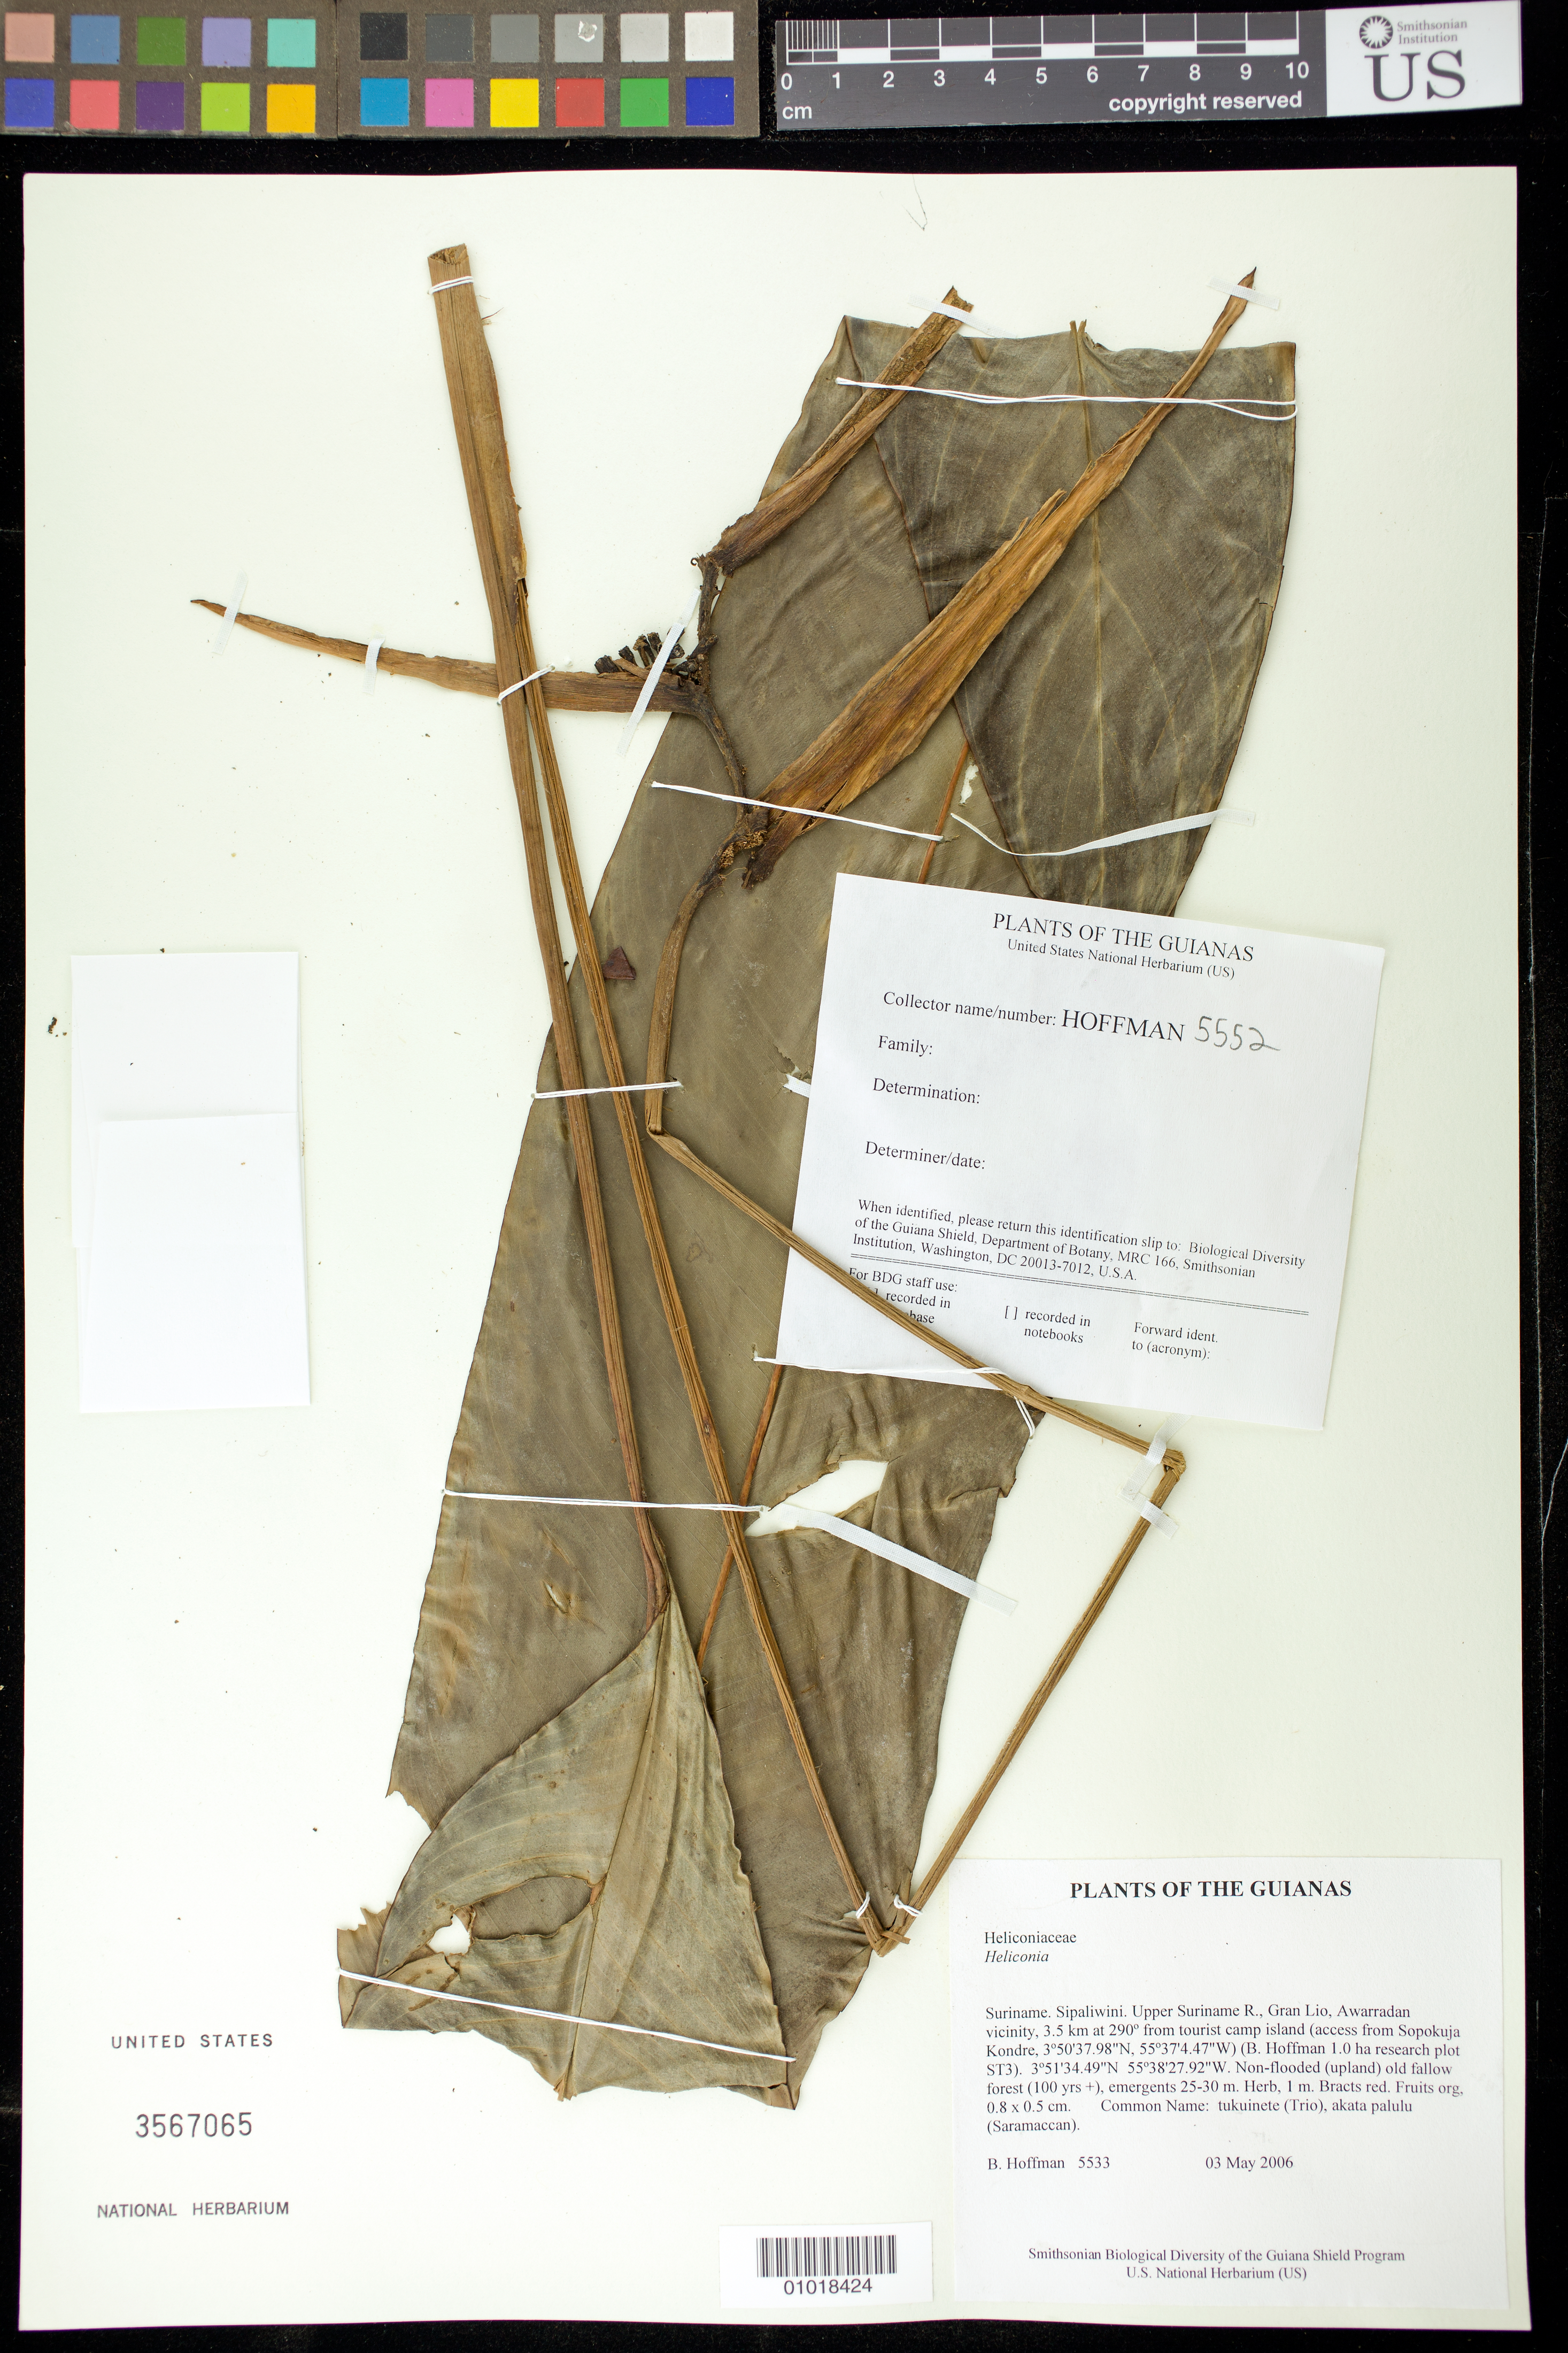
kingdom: Plantae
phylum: Tracheophyta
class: Liliopsida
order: Zingiberales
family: Heliconiaceae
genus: Heliconia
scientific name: Heliconia sp.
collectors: B. Hoffman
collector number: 5533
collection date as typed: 03 May 2006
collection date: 2006-05-03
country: Suriname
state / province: Sipaliwini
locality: Upper Suriname R., Gran Lio, Awarradan vicinity, 3.5 km at 290º from tourist camp island (access from Sopokuja Kondre, 3º50'37.98"N, 55º37'4.47"W) (B. Hoffman 1.0 ha research plot ST3)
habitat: Non-flooded (upland) old fallow forest (100 yrs +), emergents 25-30 m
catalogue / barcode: US 3567065